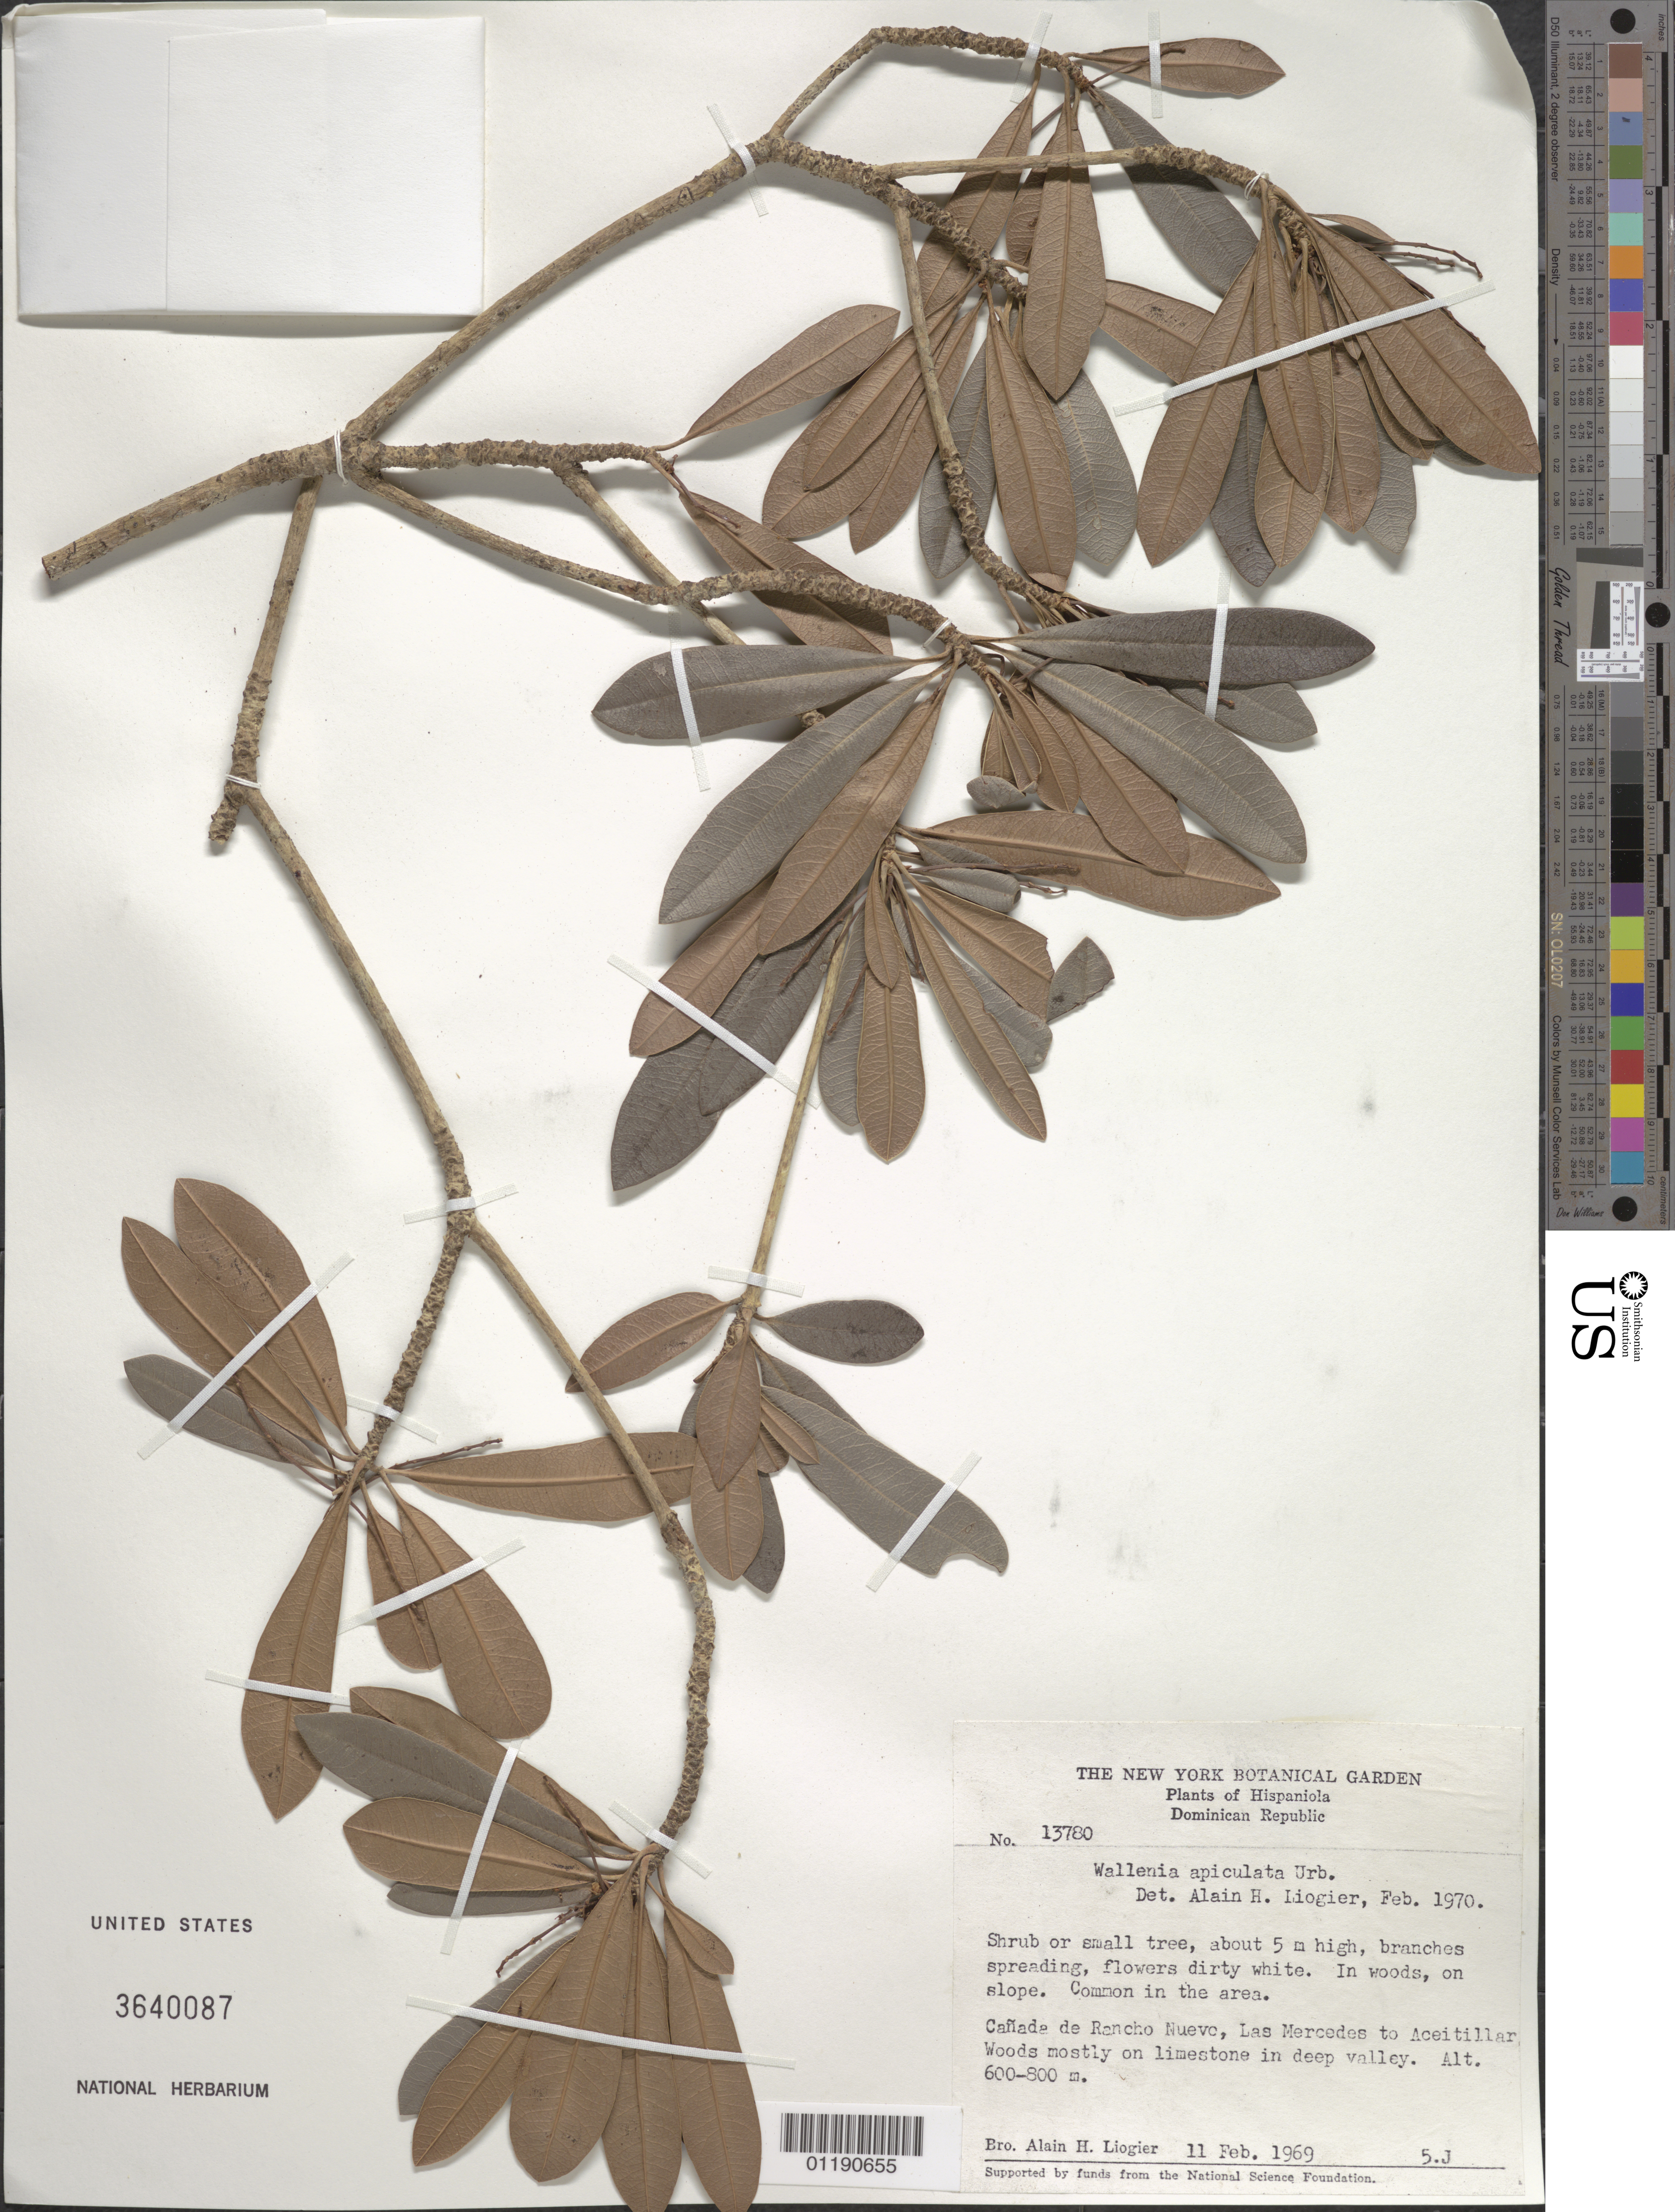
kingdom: Plantae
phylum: Tracheophyta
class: Magnoliopsida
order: Ericales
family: Primulaceae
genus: Wallenia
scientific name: Wallenia apiculata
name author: Urb.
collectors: A. H. Liogier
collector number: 13780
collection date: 1969-02-11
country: Dominican Republic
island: Hispaniola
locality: Cañada de Rancho Nuevo, Las Mercedes to Aceitillar.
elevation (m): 600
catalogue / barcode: US 3640087